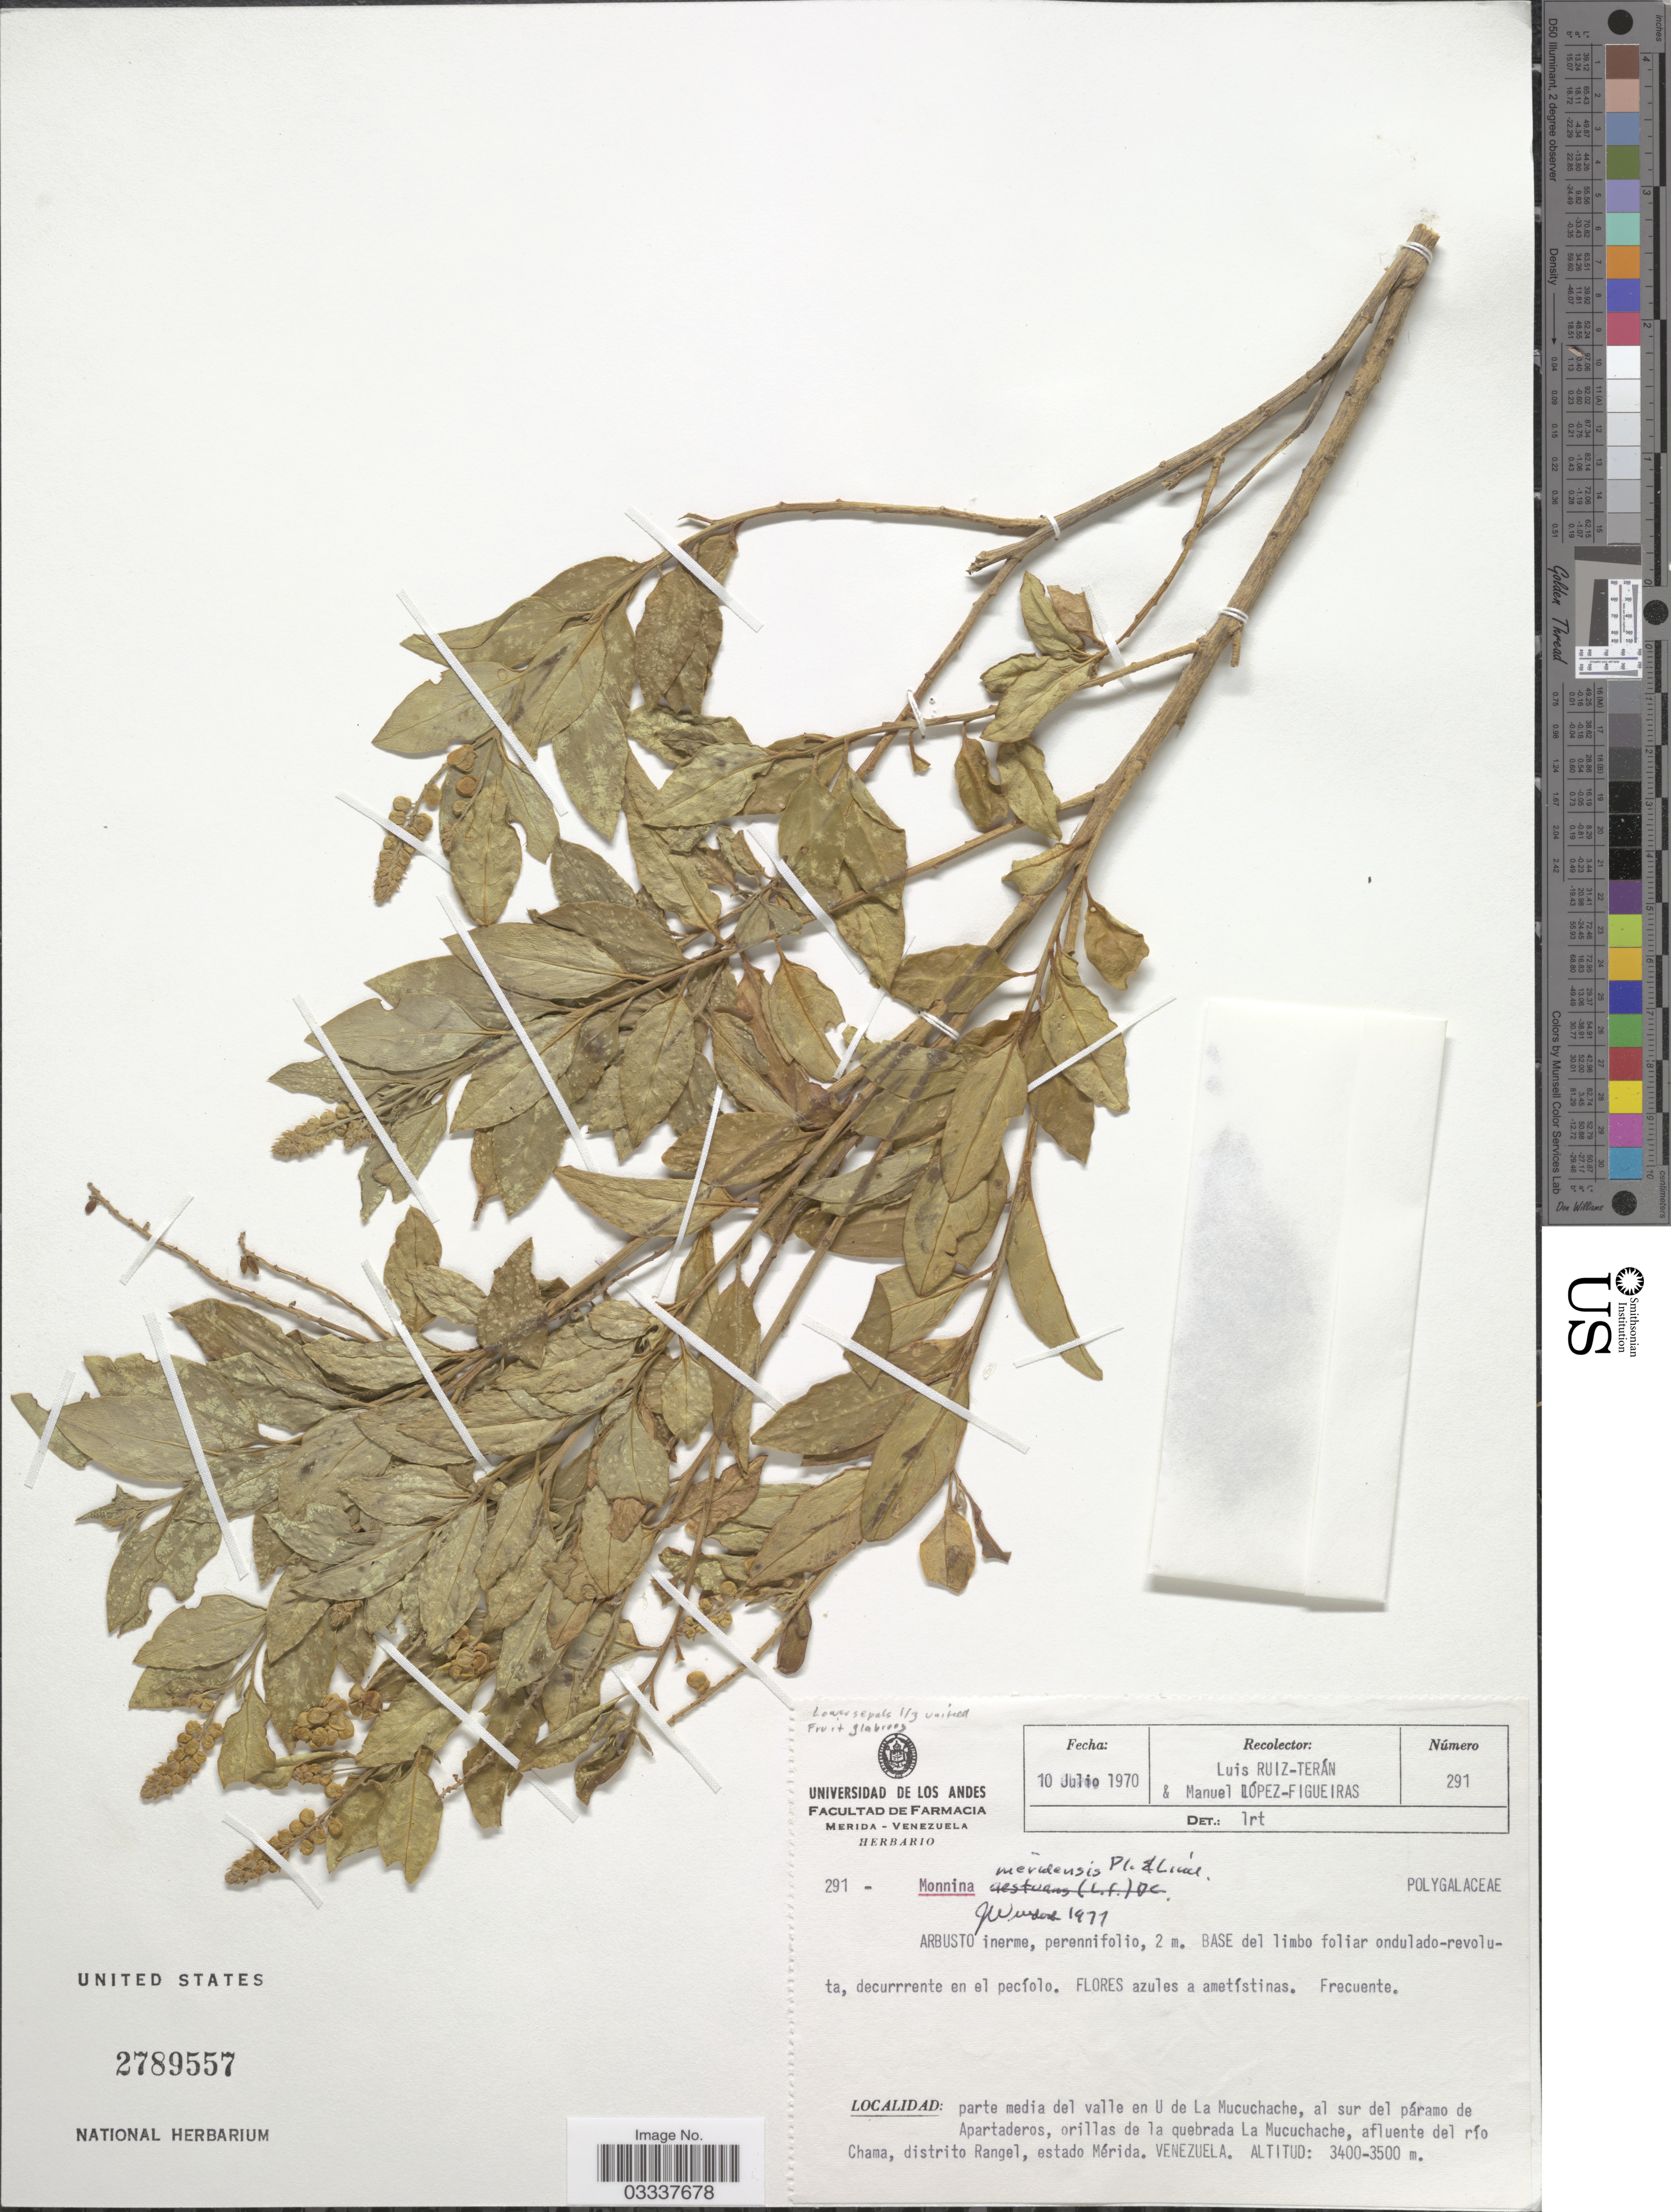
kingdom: Plantae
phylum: Tracheophyta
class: Magnoliopsida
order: Fabales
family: Polygalaceae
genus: Monnina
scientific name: Monnina meridensis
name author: Planch. & B.L. Linden ex Wedd.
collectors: L. Teran & M. López Figueiras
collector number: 291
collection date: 1970-07-10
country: Venezuela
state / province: Mérida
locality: Parte media del valle en U de La Macuchache, al sur del páramo de Apartaderos, orillas de la quebrada La Mucuchache, afluente del río Chama, distrito Rangel.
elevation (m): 3400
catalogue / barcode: US 2789557